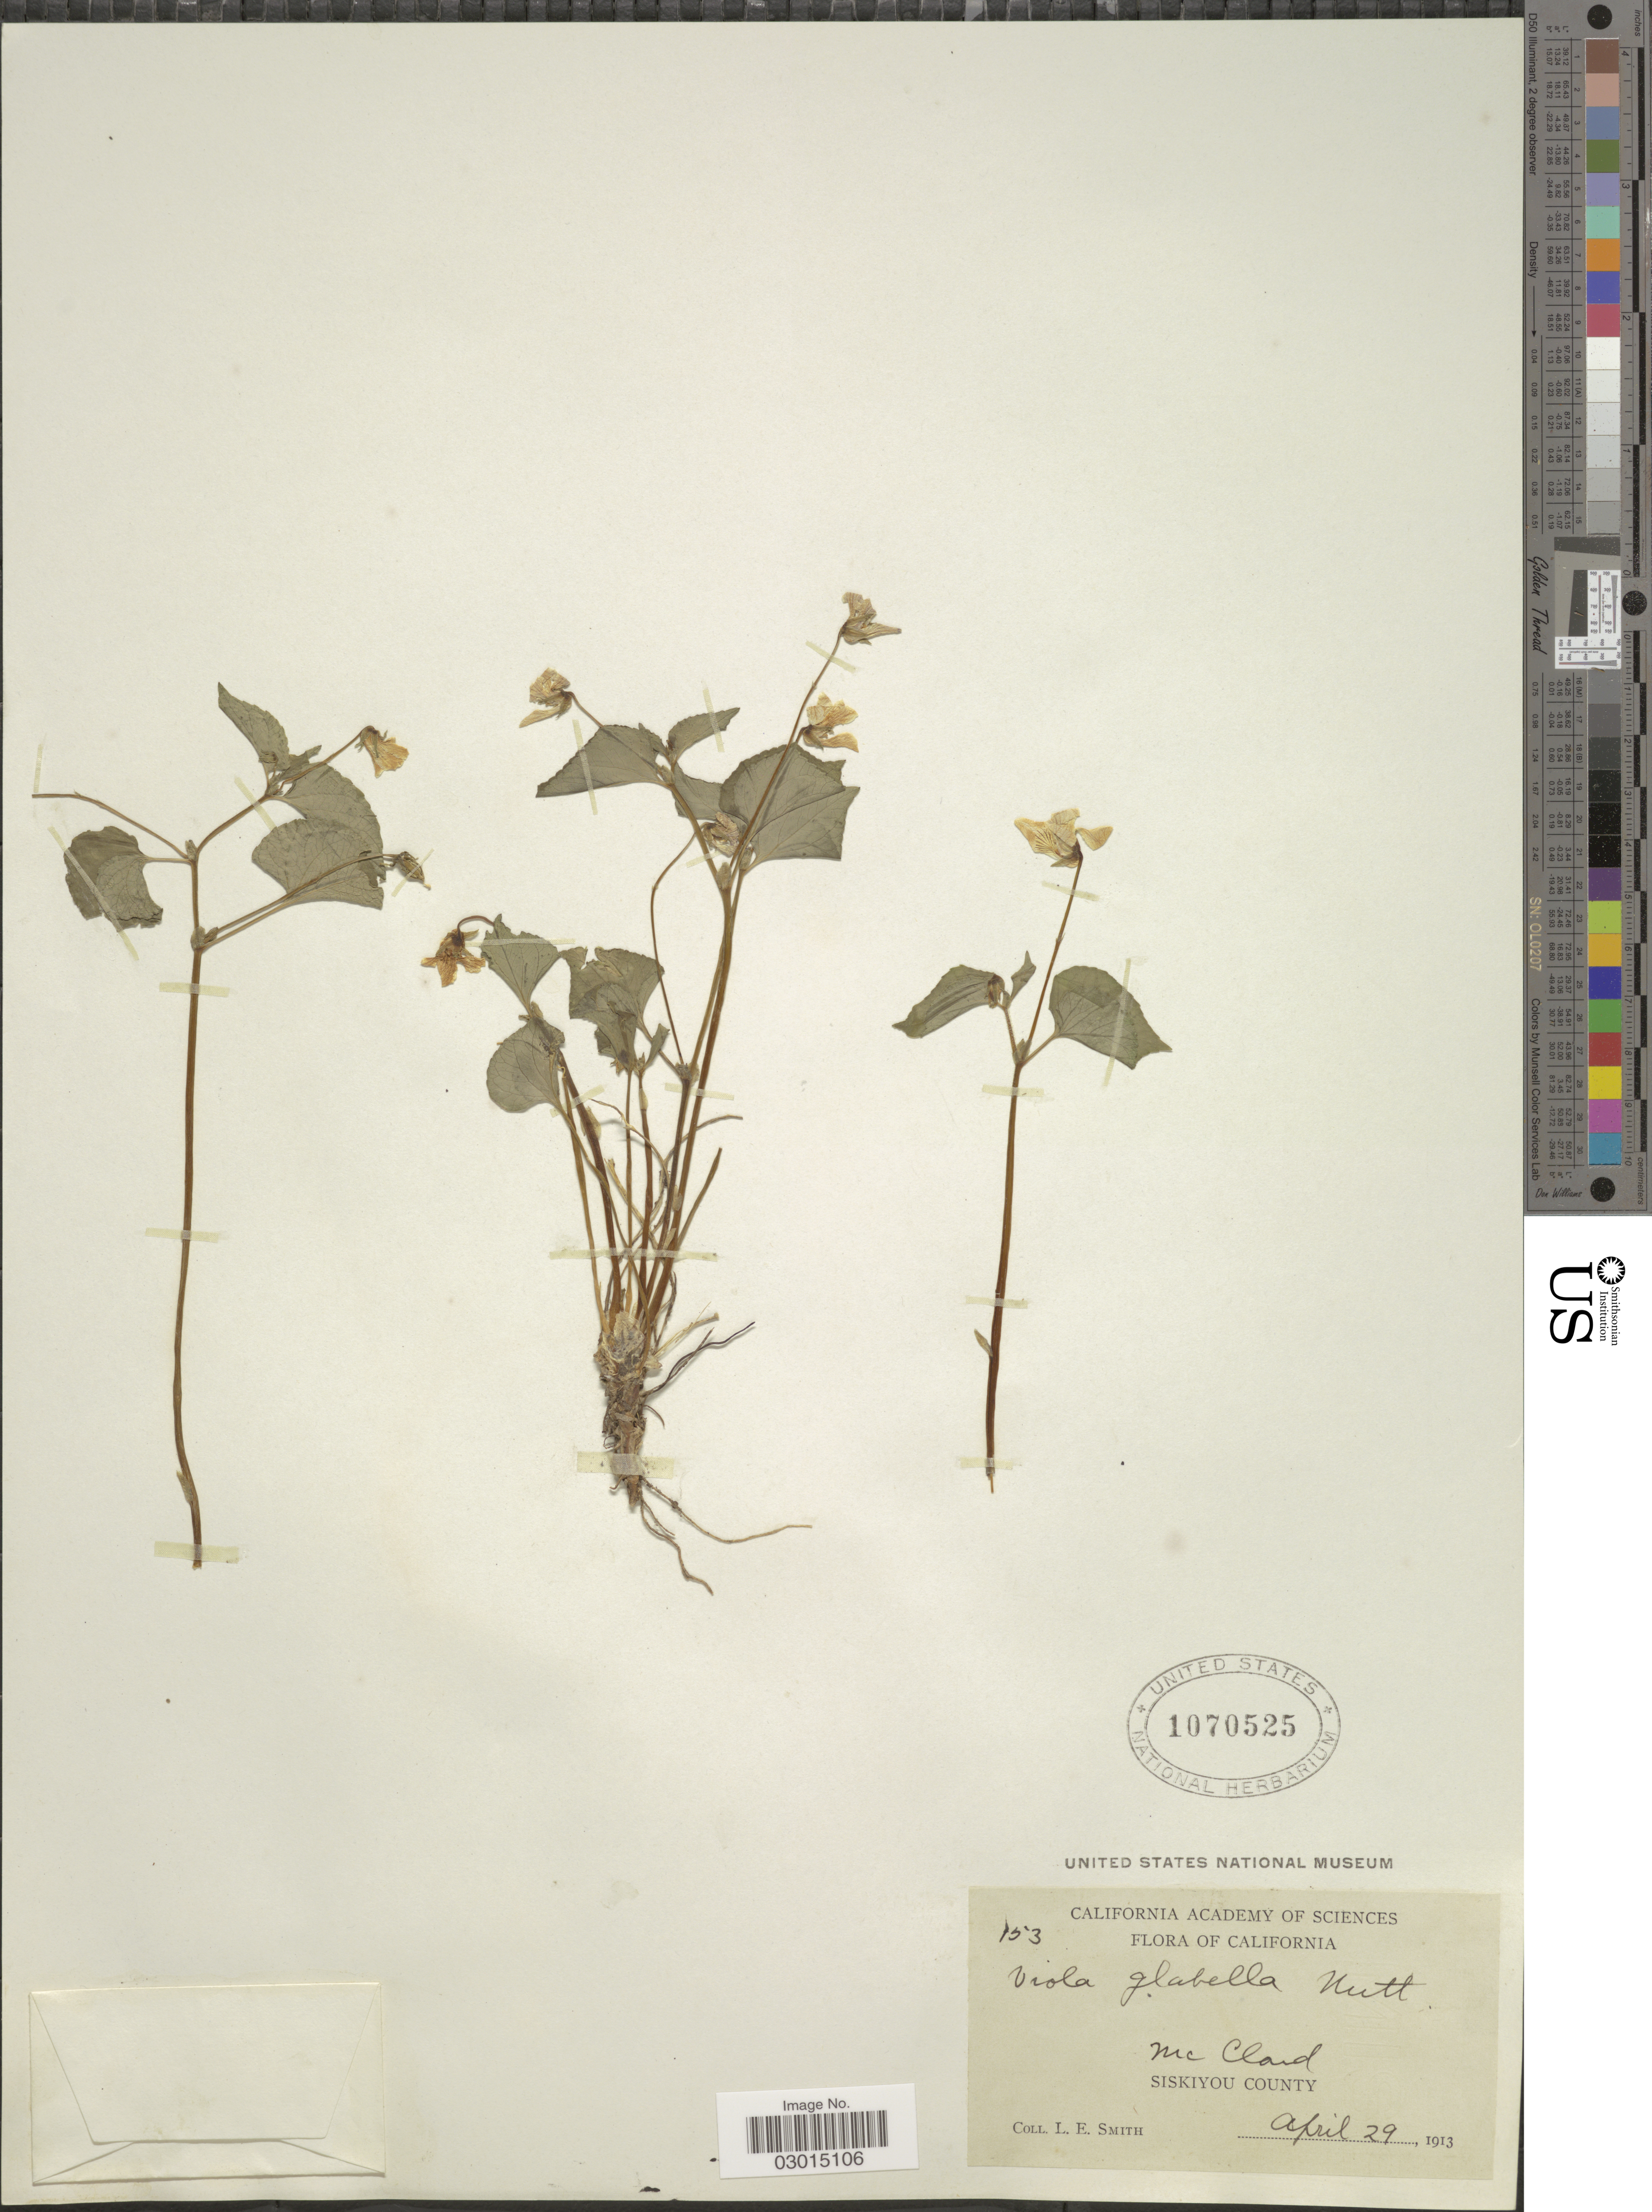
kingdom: Plantae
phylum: Tracheophyta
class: Magnoliopsida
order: Malpighiales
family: Violaceae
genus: Viola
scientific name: Viola glabella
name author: Nutt.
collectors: L. E. Smith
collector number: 153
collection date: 1913-04-29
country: United States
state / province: California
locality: Mc Cloud. Siskiyou.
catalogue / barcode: US 1070525